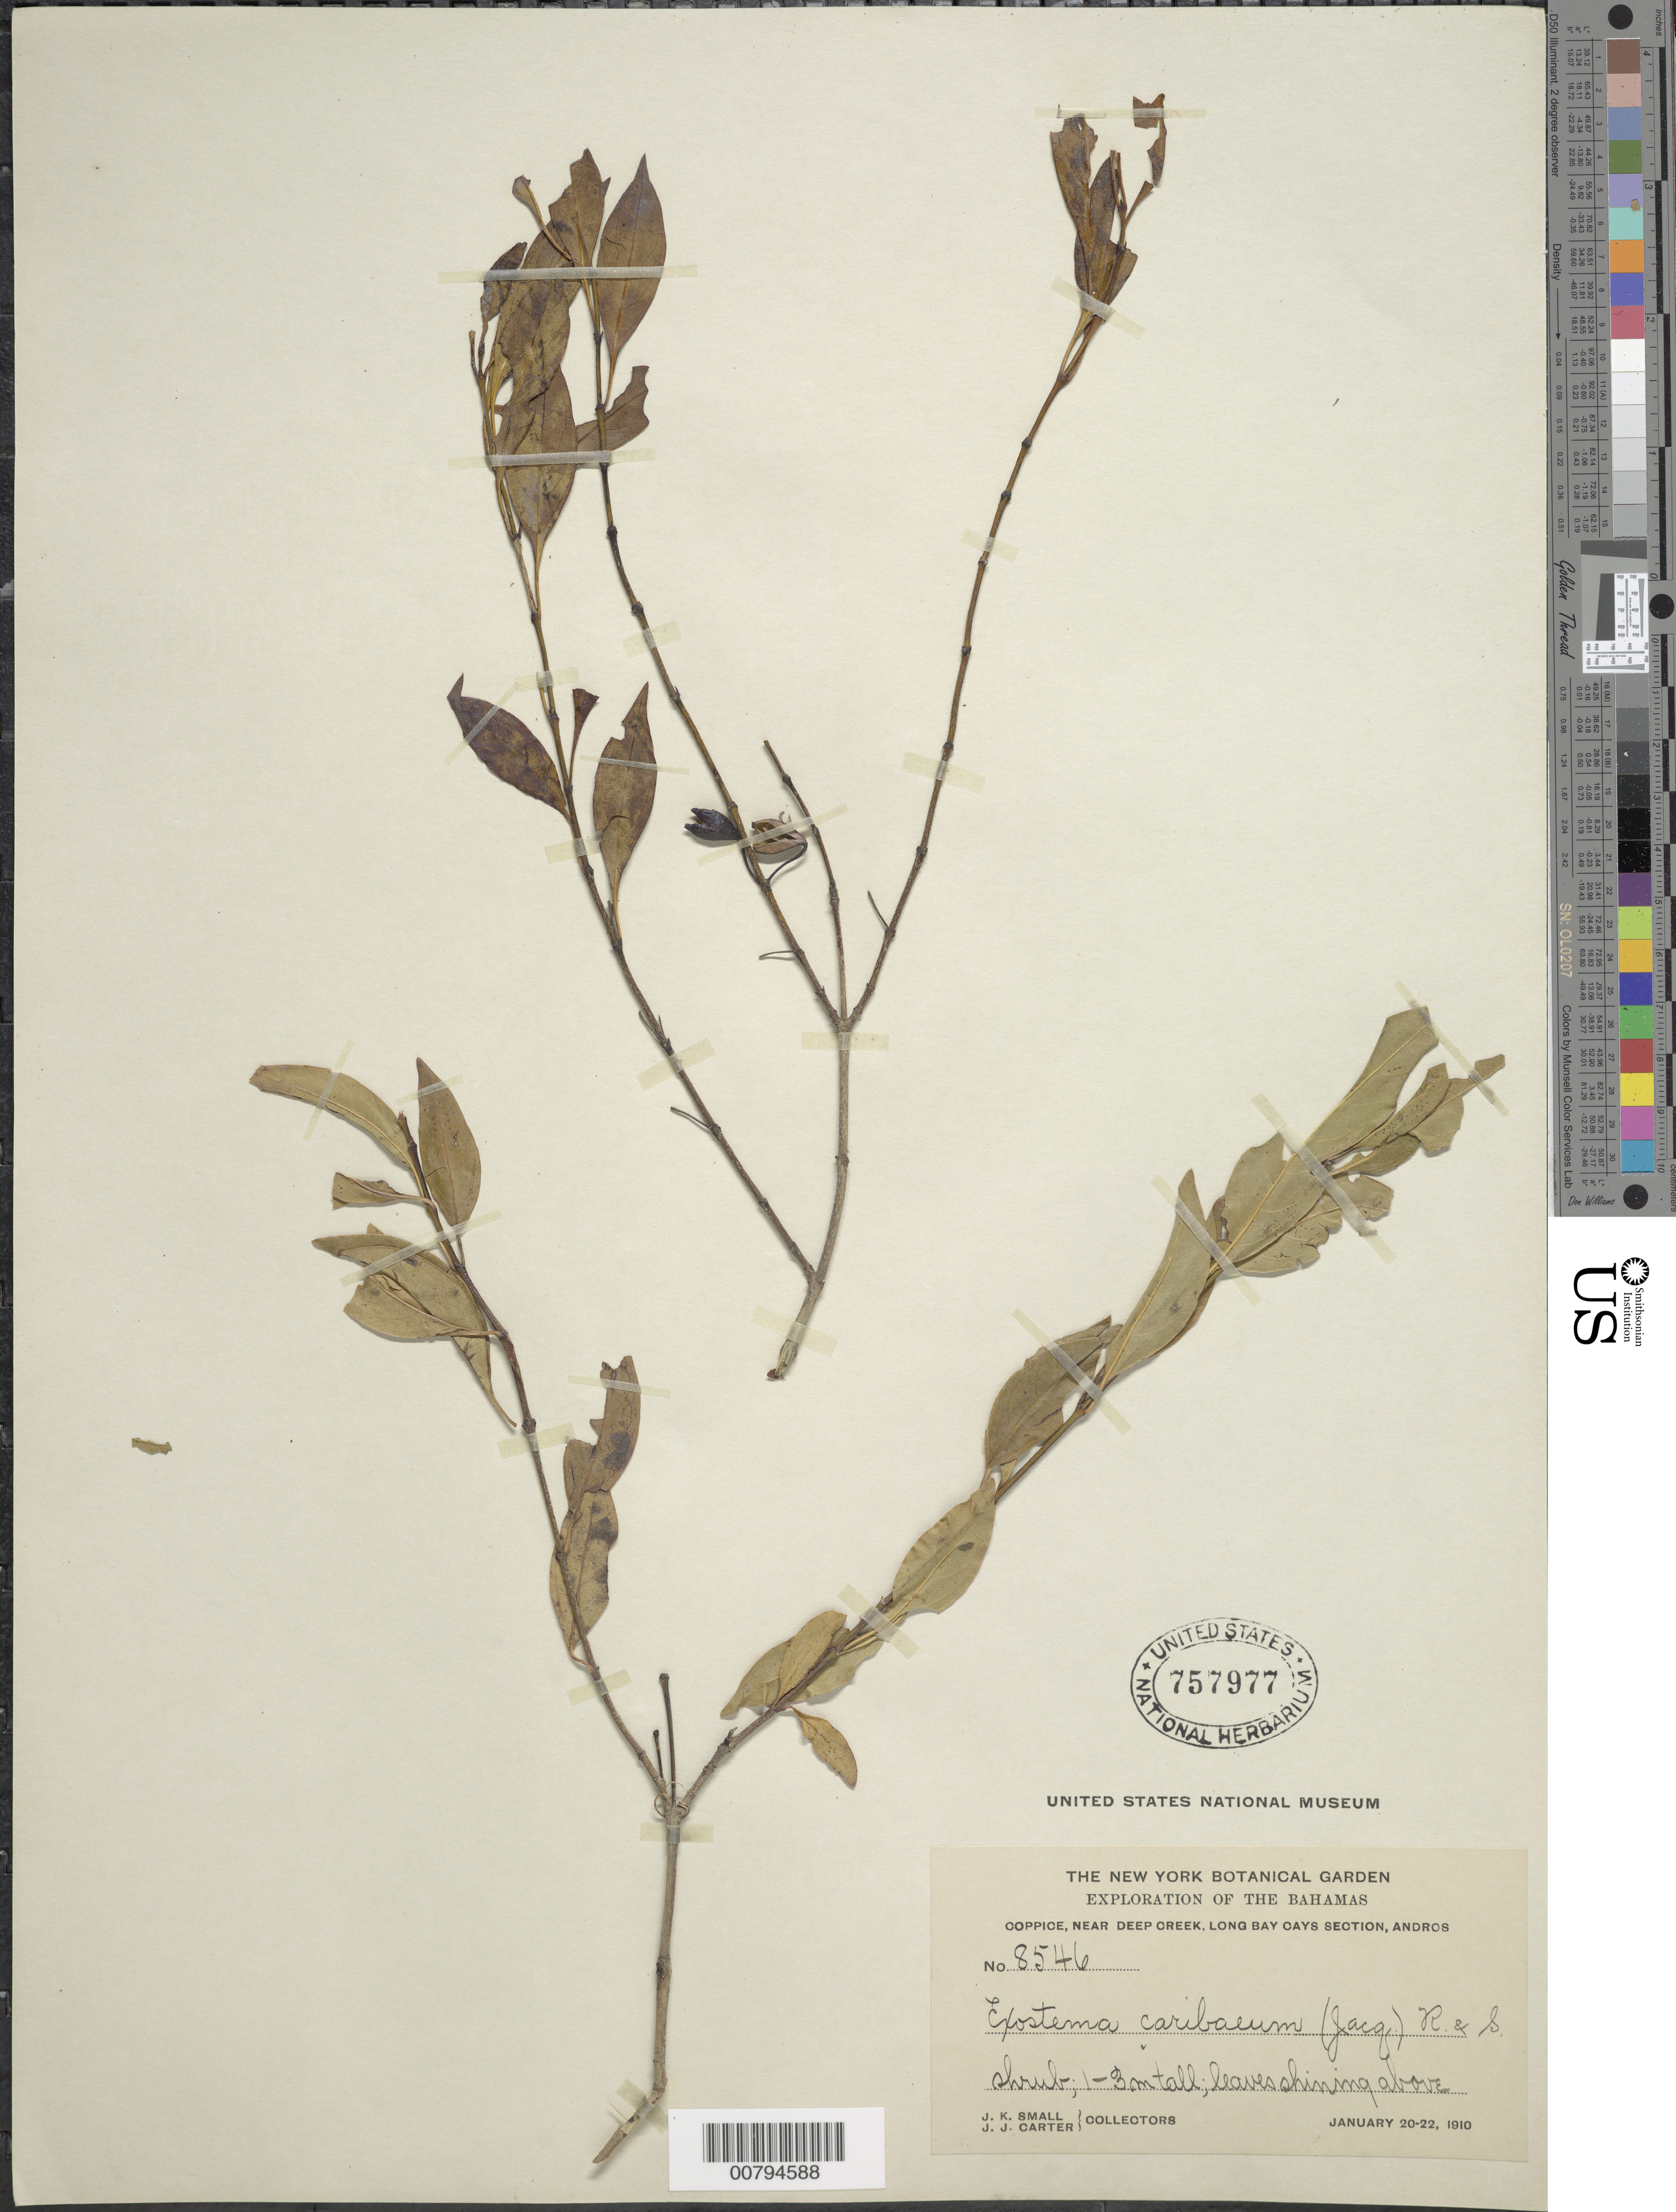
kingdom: Plantae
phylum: Tracheophyta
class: Magnoliopsida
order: Gentianales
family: Rubiaceae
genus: Exostema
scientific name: Exostema caribaeum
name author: (Jacq.) Roem. & Schult.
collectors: J. K. Small & J. J. Carter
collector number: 8546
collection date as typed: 20 Jan 1910 to 22 Jan 1910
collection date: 1910-01-20/1910-01-22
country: Bahamas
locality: Andros. Coppice, near Deep Creek, Long Bay Cays Section.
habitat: Coppice near creek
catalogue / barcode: US 757977